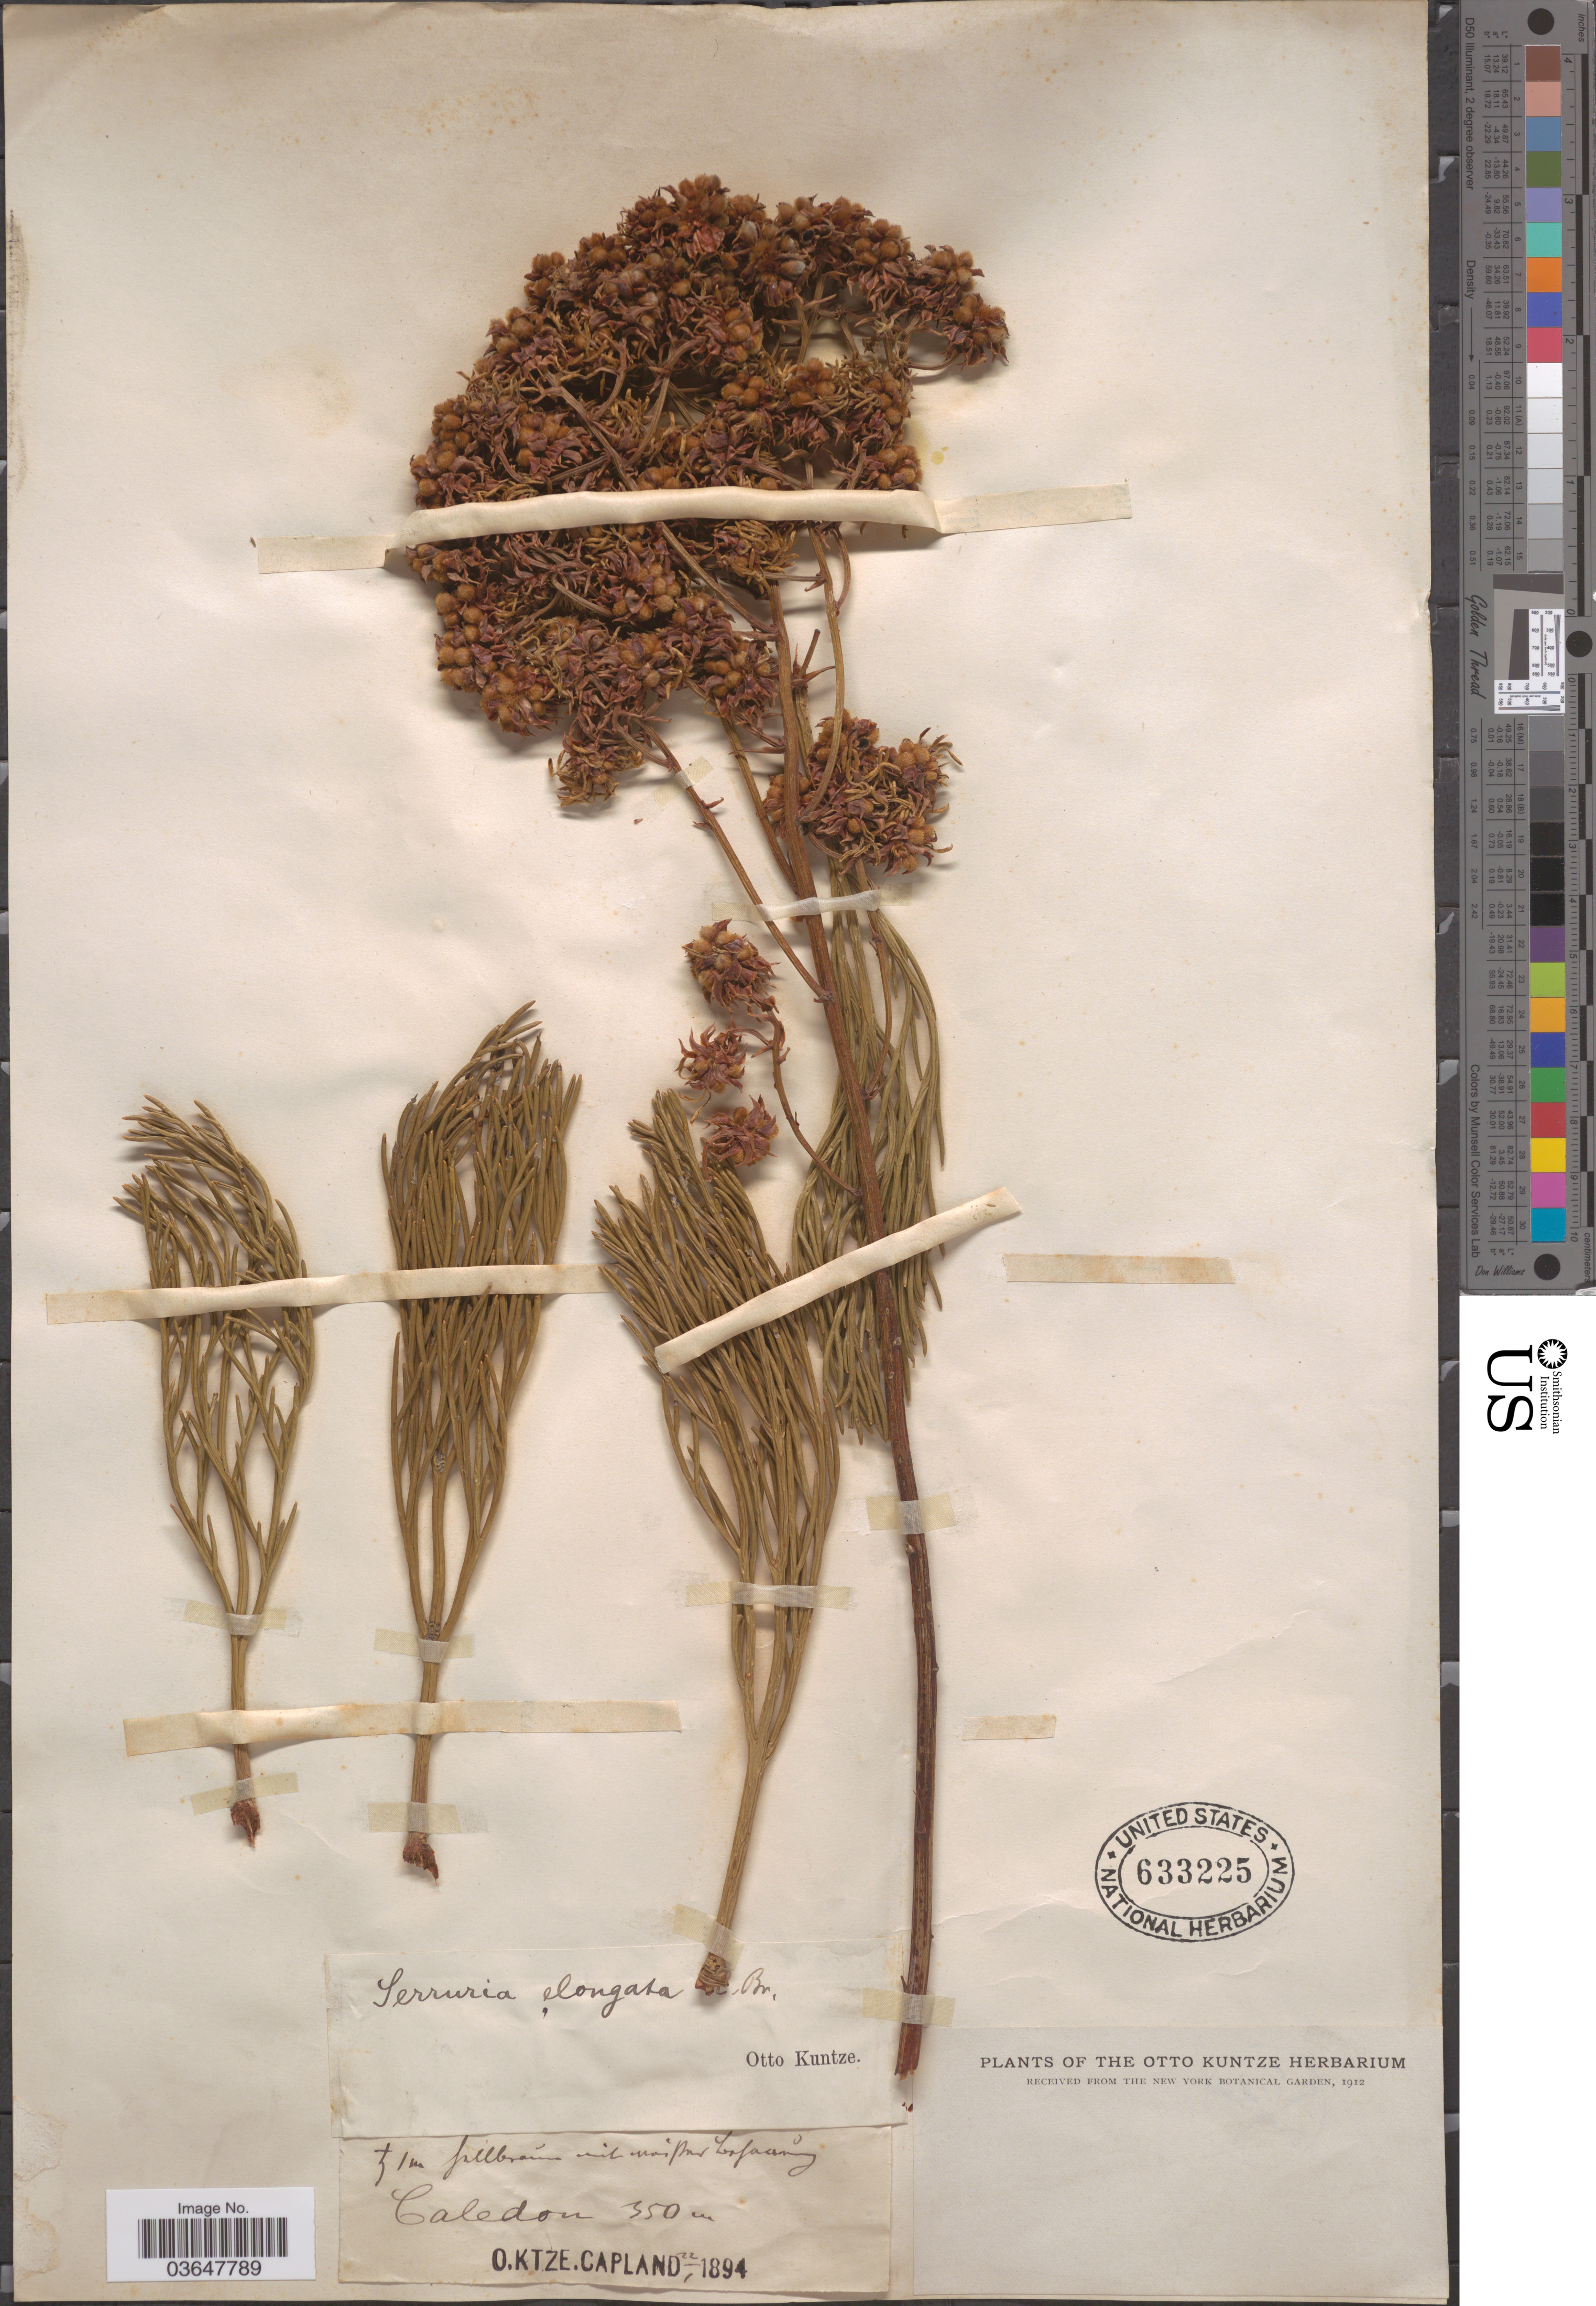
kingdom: Plantae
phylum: Tracheophyta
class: Magnoliopsida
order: Proteales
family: Proteaceae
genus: Serruria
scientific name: Serruria elongata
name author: R. Br.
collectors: C.E.O. Kuntze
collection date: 1891-01-22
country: South Africa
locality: Caledon.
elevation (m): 350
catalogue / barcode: US 633225